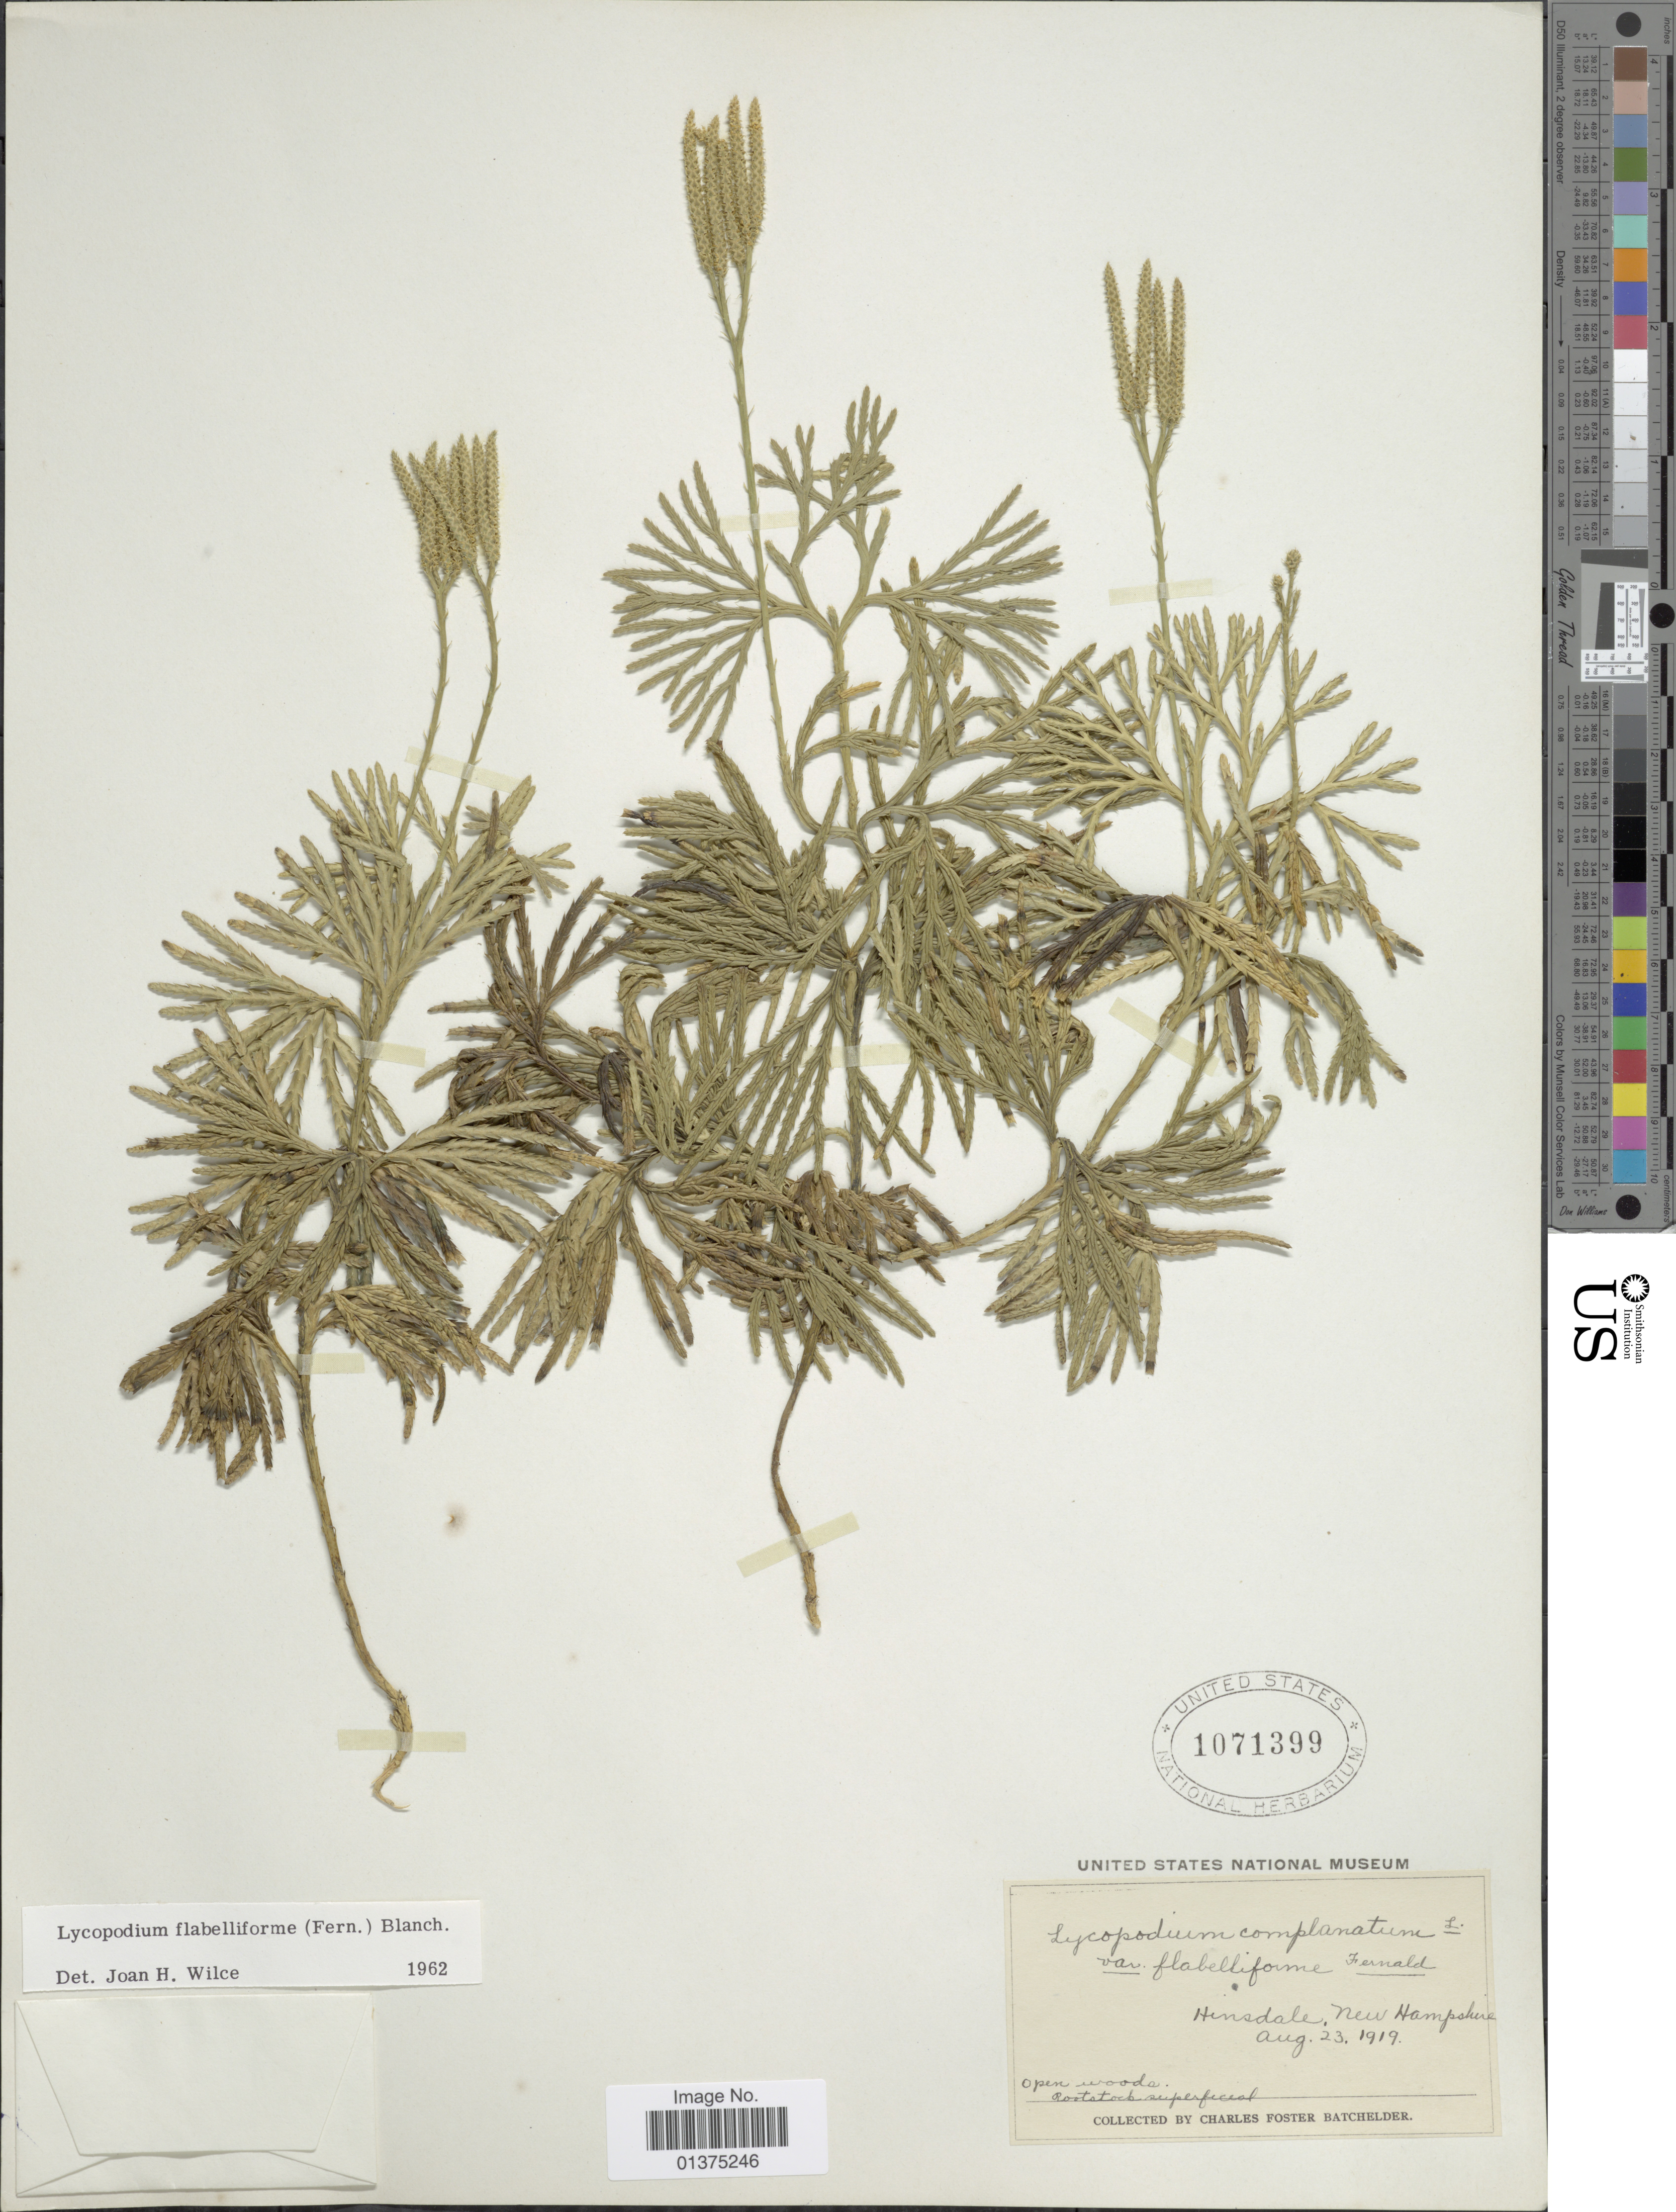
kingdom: Plantae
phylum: Tracheophyta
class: Lycopodiopsida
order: Lycopodiales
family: Lycopodiaceae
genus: Diphasiastrum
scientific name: Diphasiastrum digitatum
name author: (Dill. ex A. Braun) Holub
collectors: C. Foster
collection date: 1919-08-23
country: United States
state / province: New Hampshire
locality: Hinsdale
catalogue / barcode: US 1071399